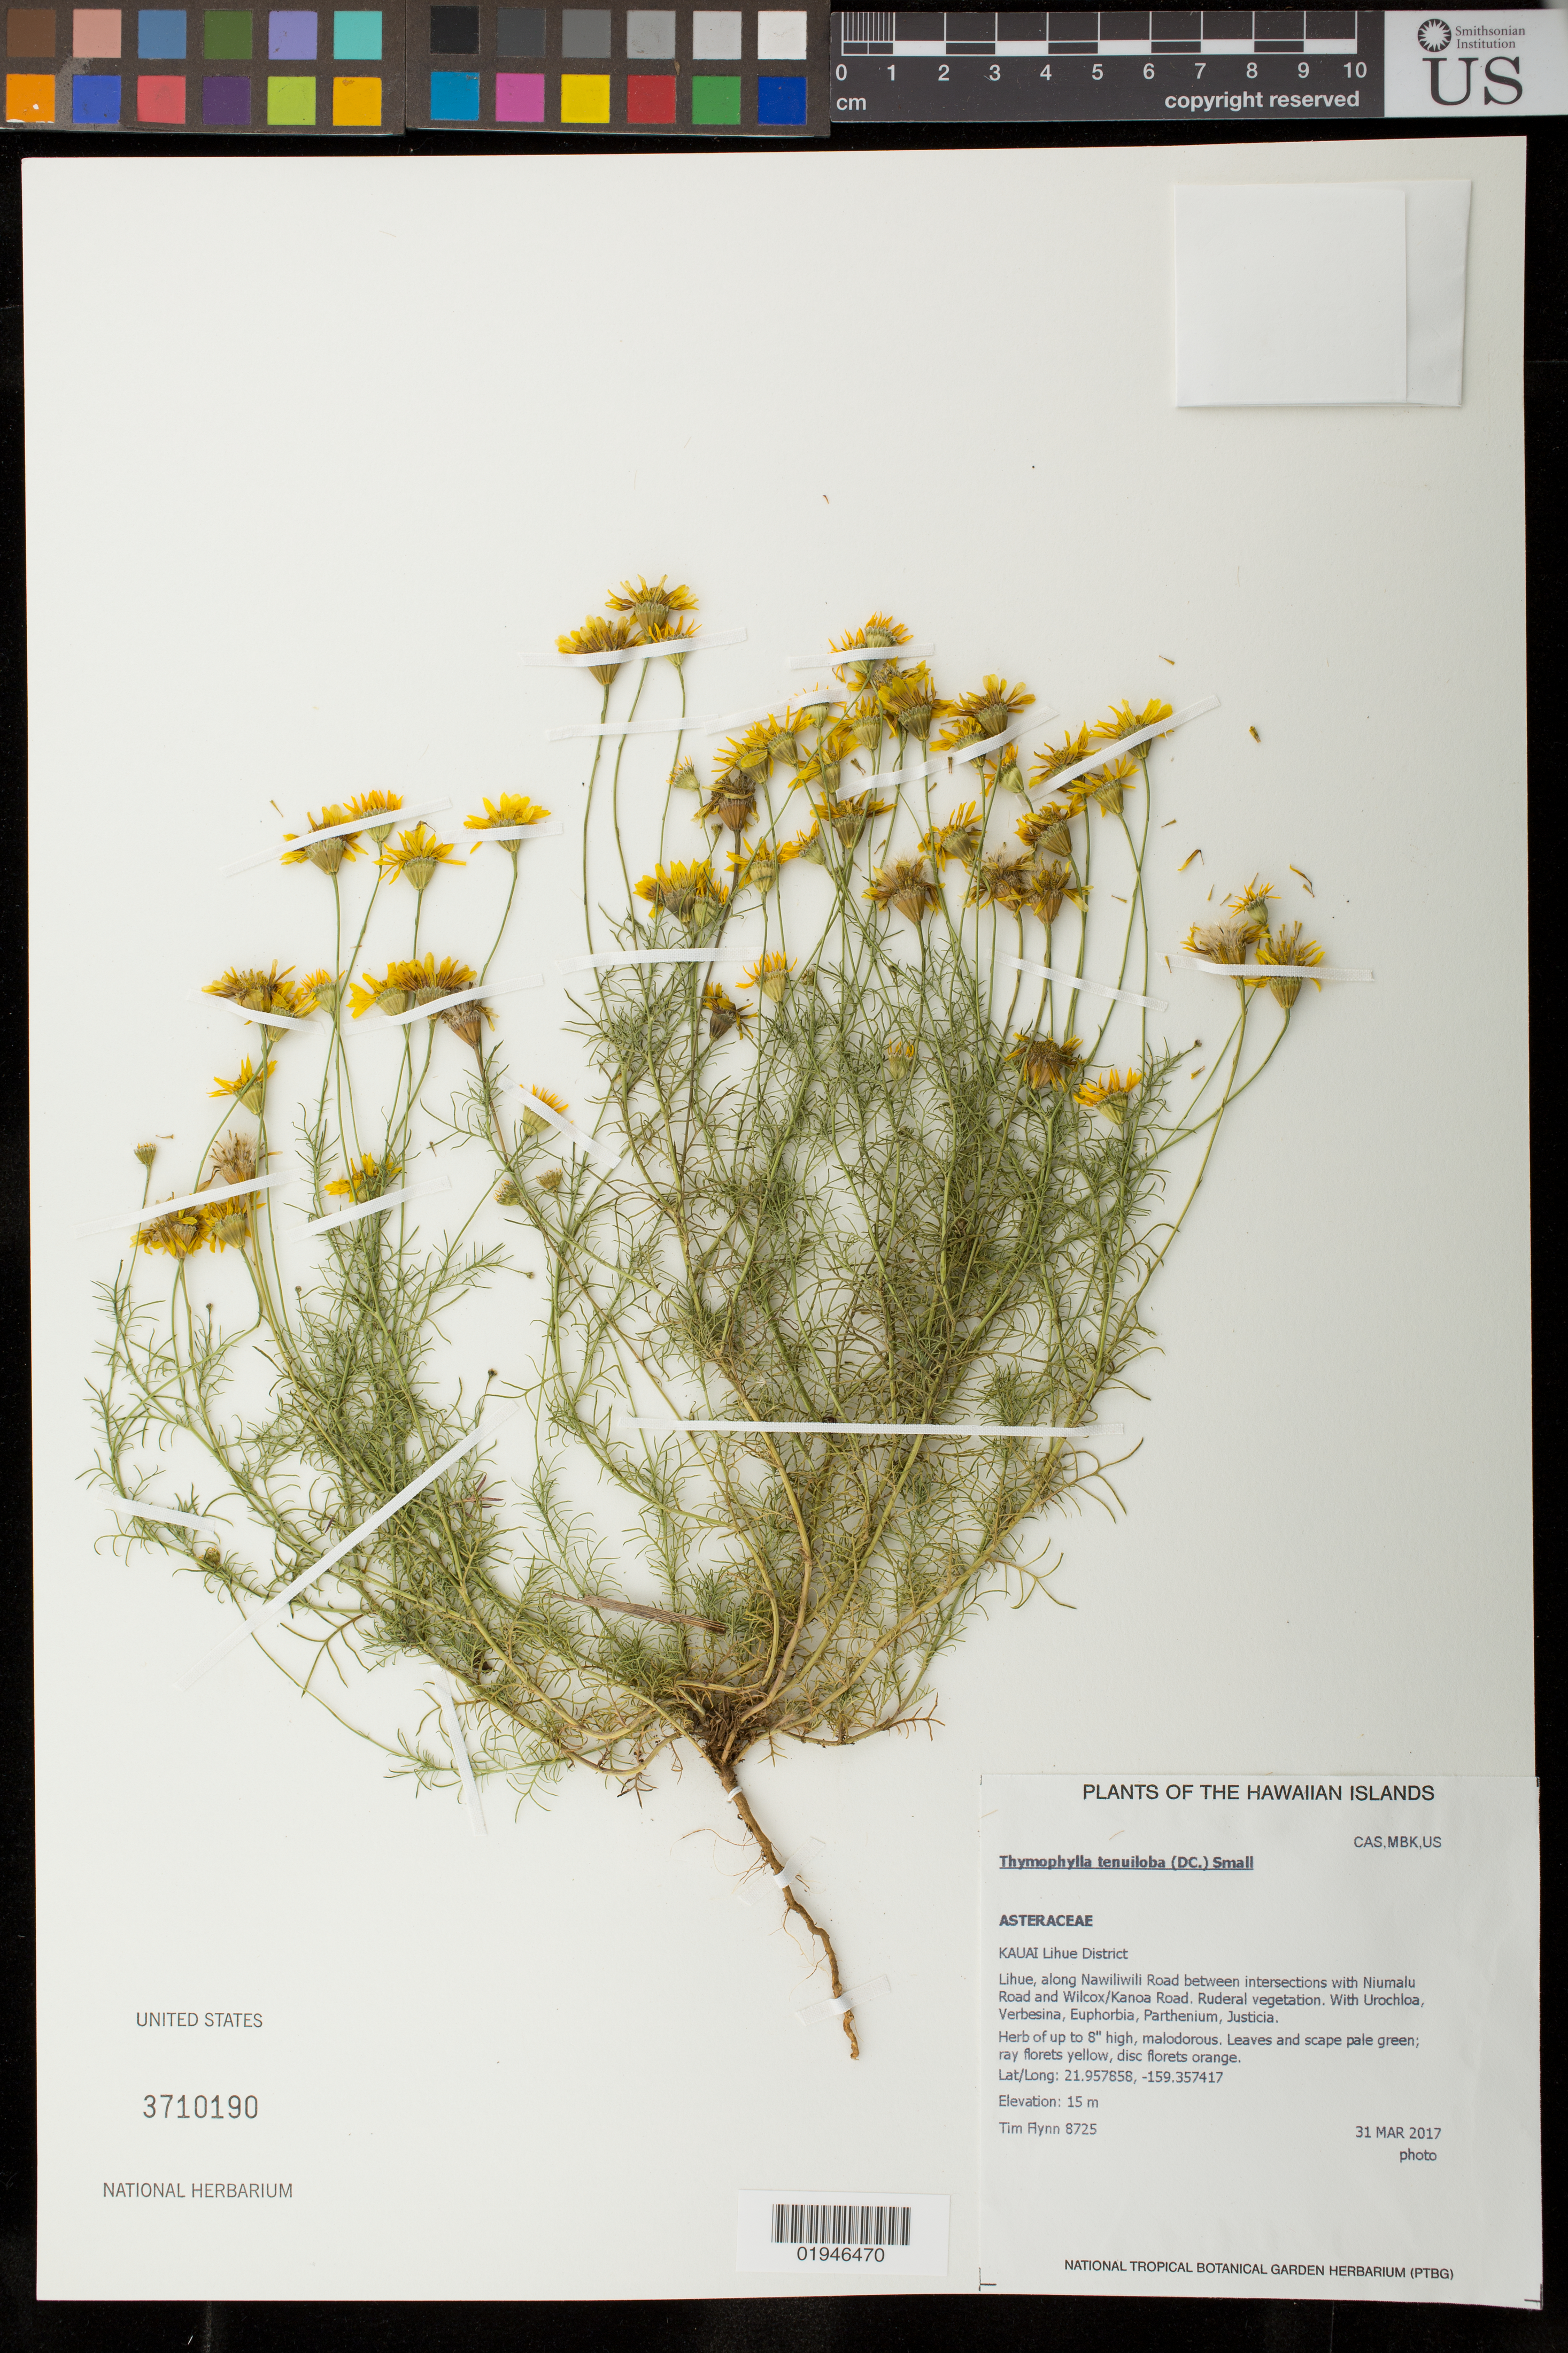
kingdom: Plantae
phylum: Tracheophyta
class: Magnoliopsida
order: Asterales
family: Asteraceae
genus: Thymophylla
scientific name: Thymophylla tenuiloba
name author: (DC.) Small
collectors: T. W. Flynn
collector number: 8725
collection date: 2017-03-31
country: United States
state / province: Hawaii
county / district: Kauai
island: Kaua'i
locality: Lihue District, Lihue, along Nawiliwili Road between intersections with Niumalu Road and Wilcox/Kanoa Road.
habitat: Ruderal vegetation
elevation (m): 15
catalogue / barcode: US 3710190